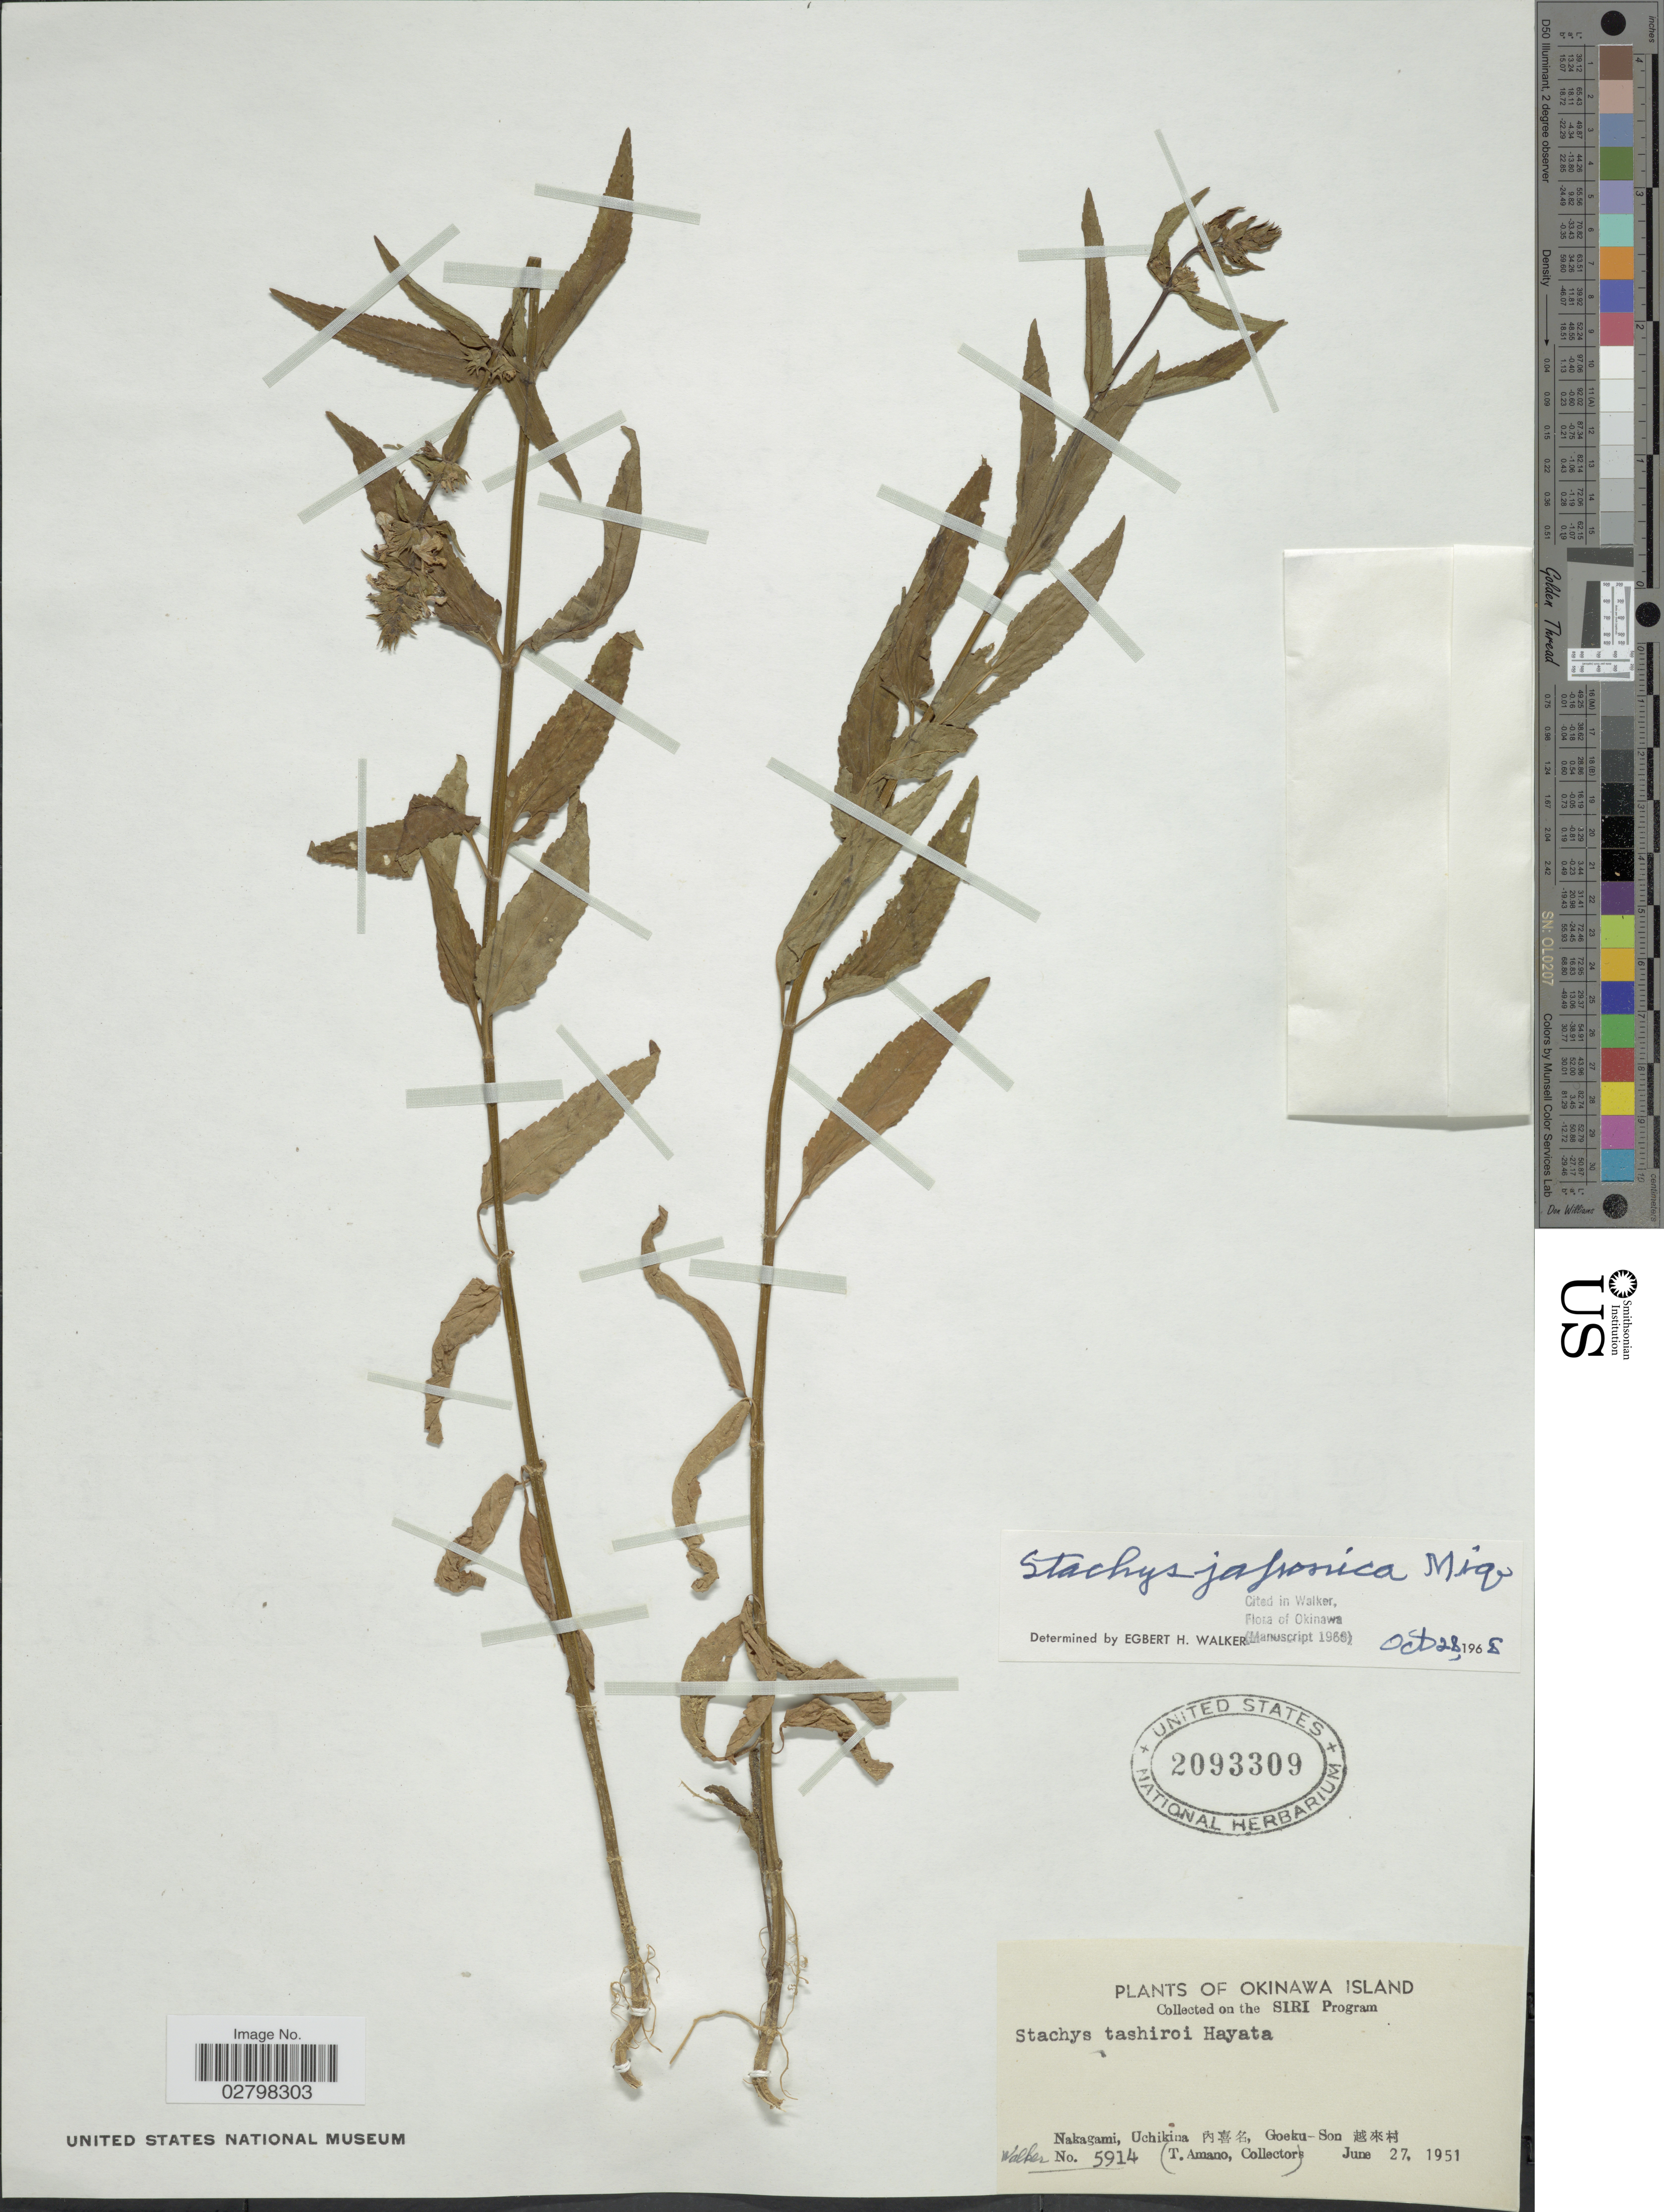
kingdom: Plantae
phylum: Tracheophyta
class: Magnoliopsida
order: Lamiales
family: Lamiaceae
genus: Stachys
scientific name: Stachys japonica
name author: Miq.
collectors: -. Walker & T. Amano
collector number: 5914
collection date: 1951-06-27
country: Japan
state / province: Okinawa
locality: Okinawa Island. Nakagami, Uchikina X, Goeku-Son X.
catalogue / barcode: US 2093309